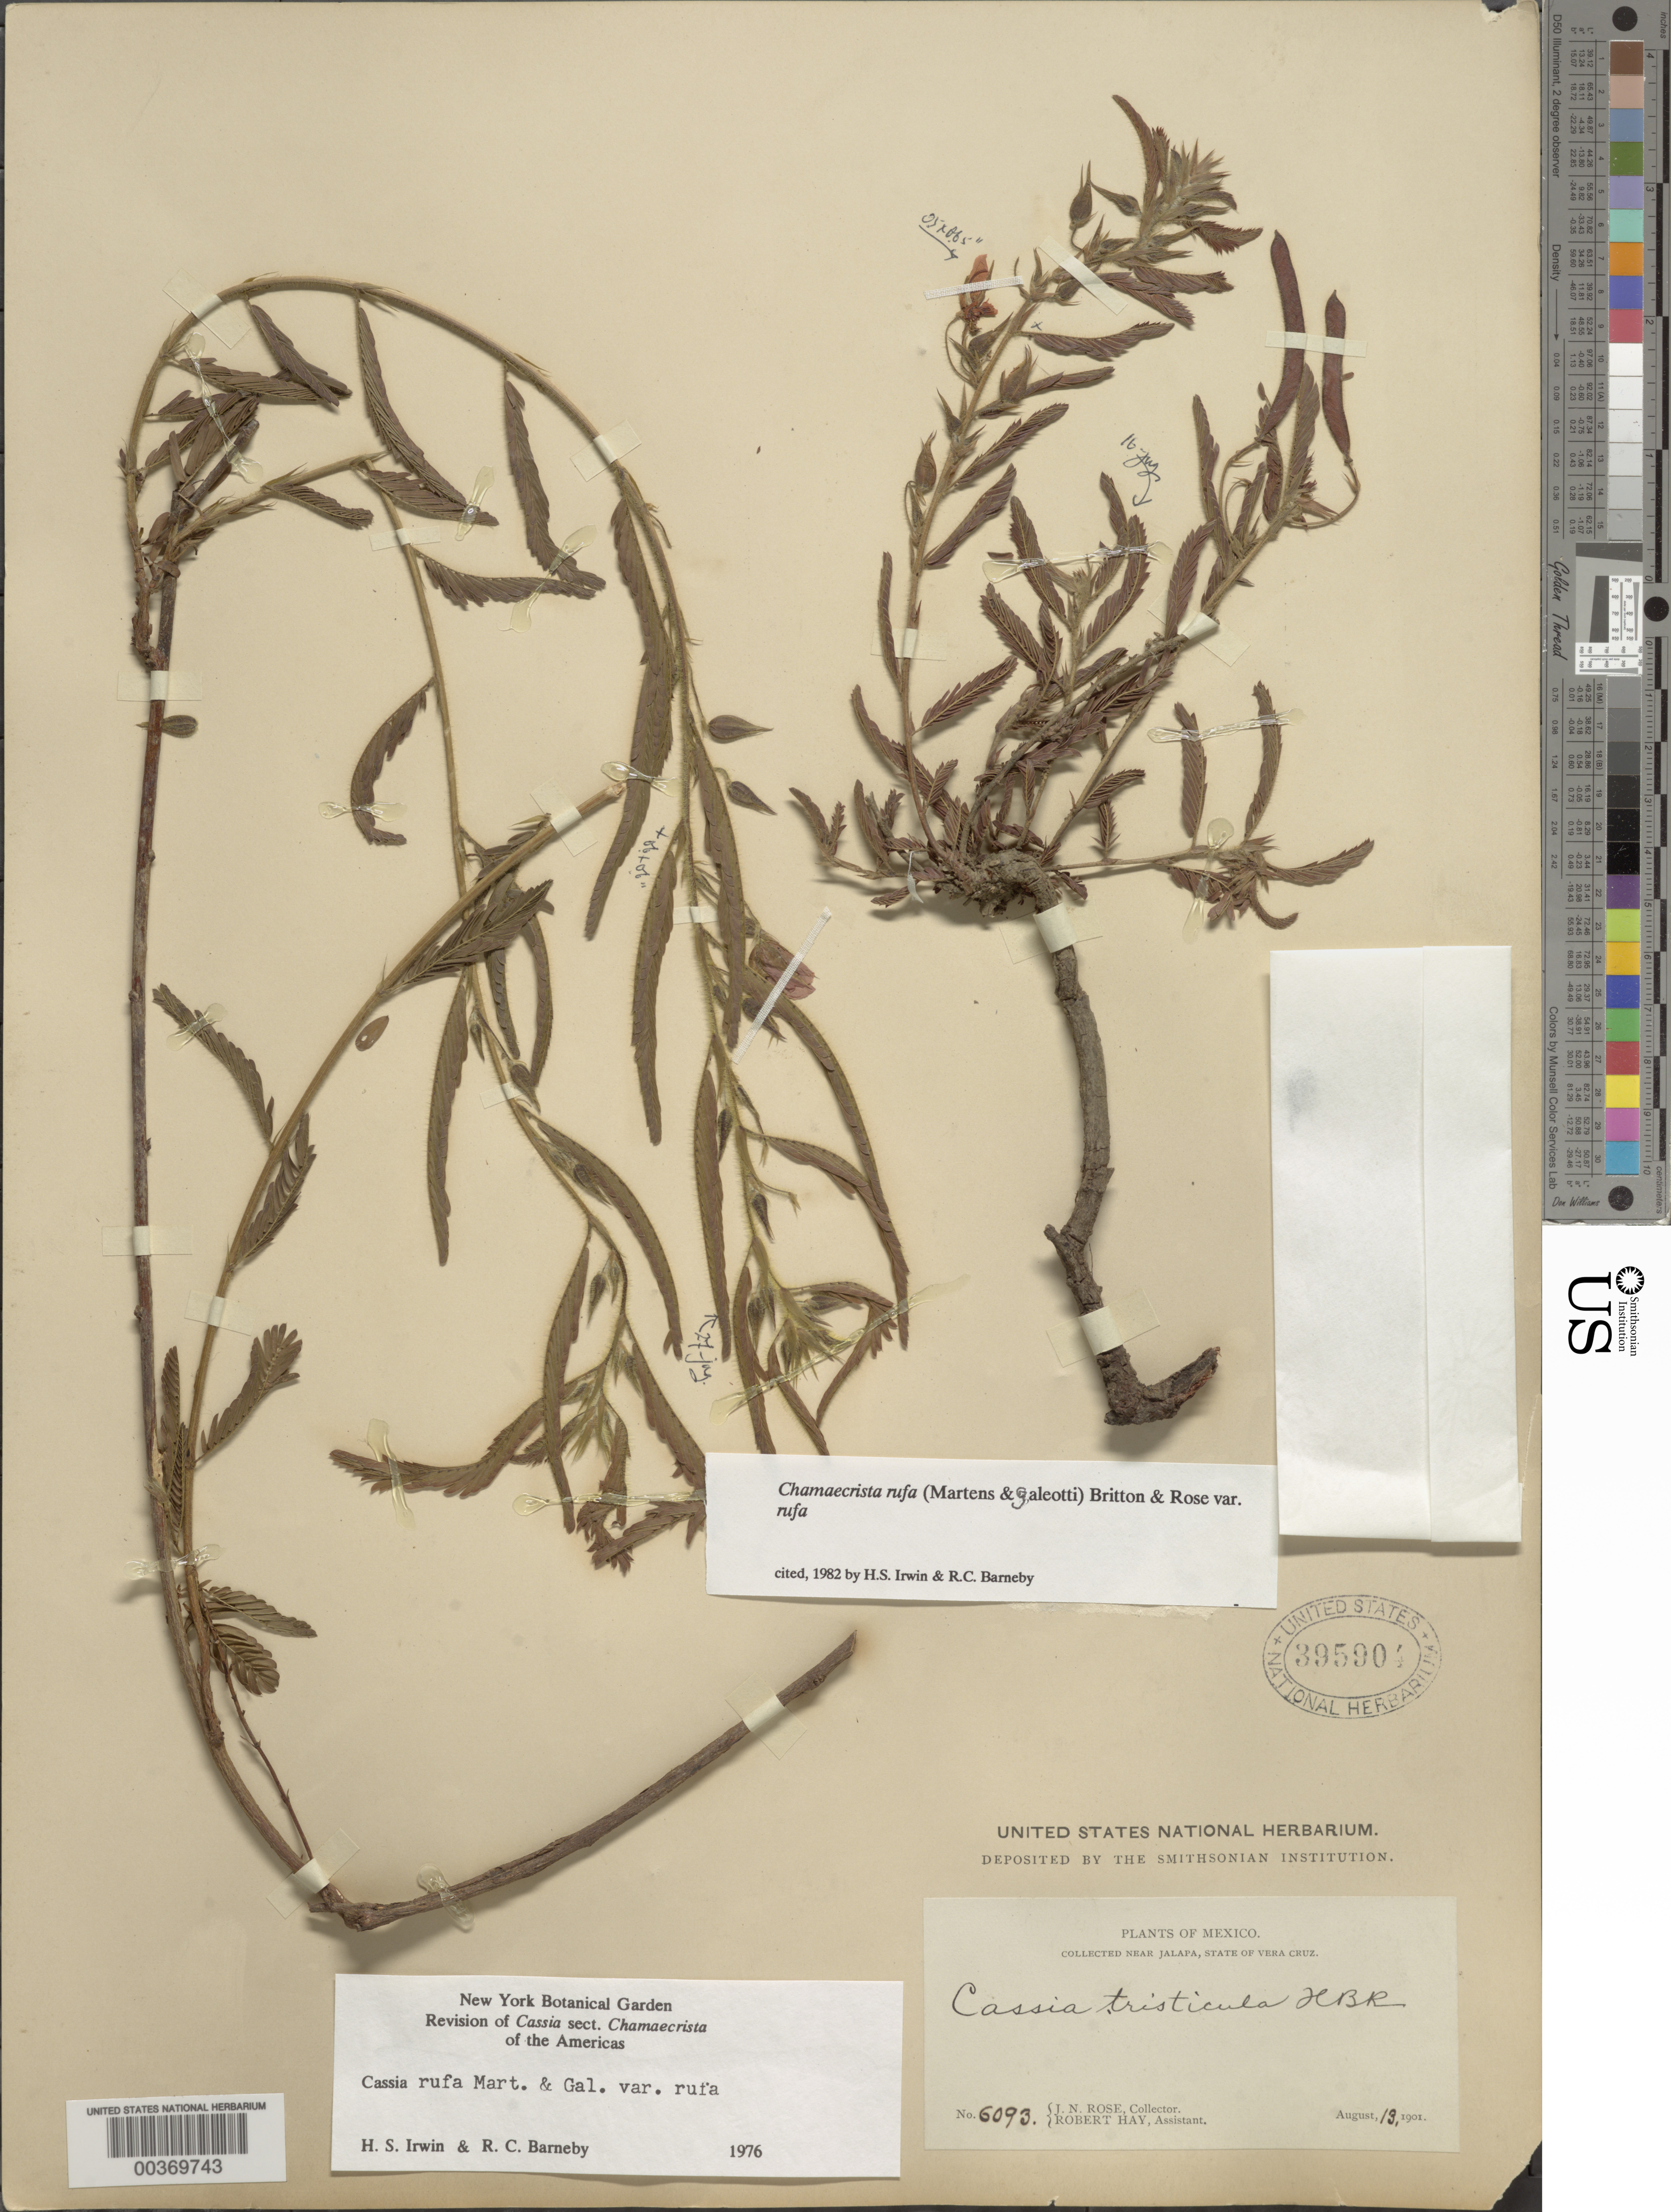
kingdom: Plantae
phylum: Tracheophyta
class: Magnoliopsida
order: Fabales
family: Fabaceae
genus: Chamaecrista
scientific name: Chamaecrista rufa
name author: Britton & Rose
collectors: J. N. Rose & R. H. Hay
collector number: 6093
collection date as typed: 13 Aug 1901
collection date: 1901-08-13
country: Mexico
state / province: Veracruz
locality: Zacuapan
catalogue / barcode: US 395904